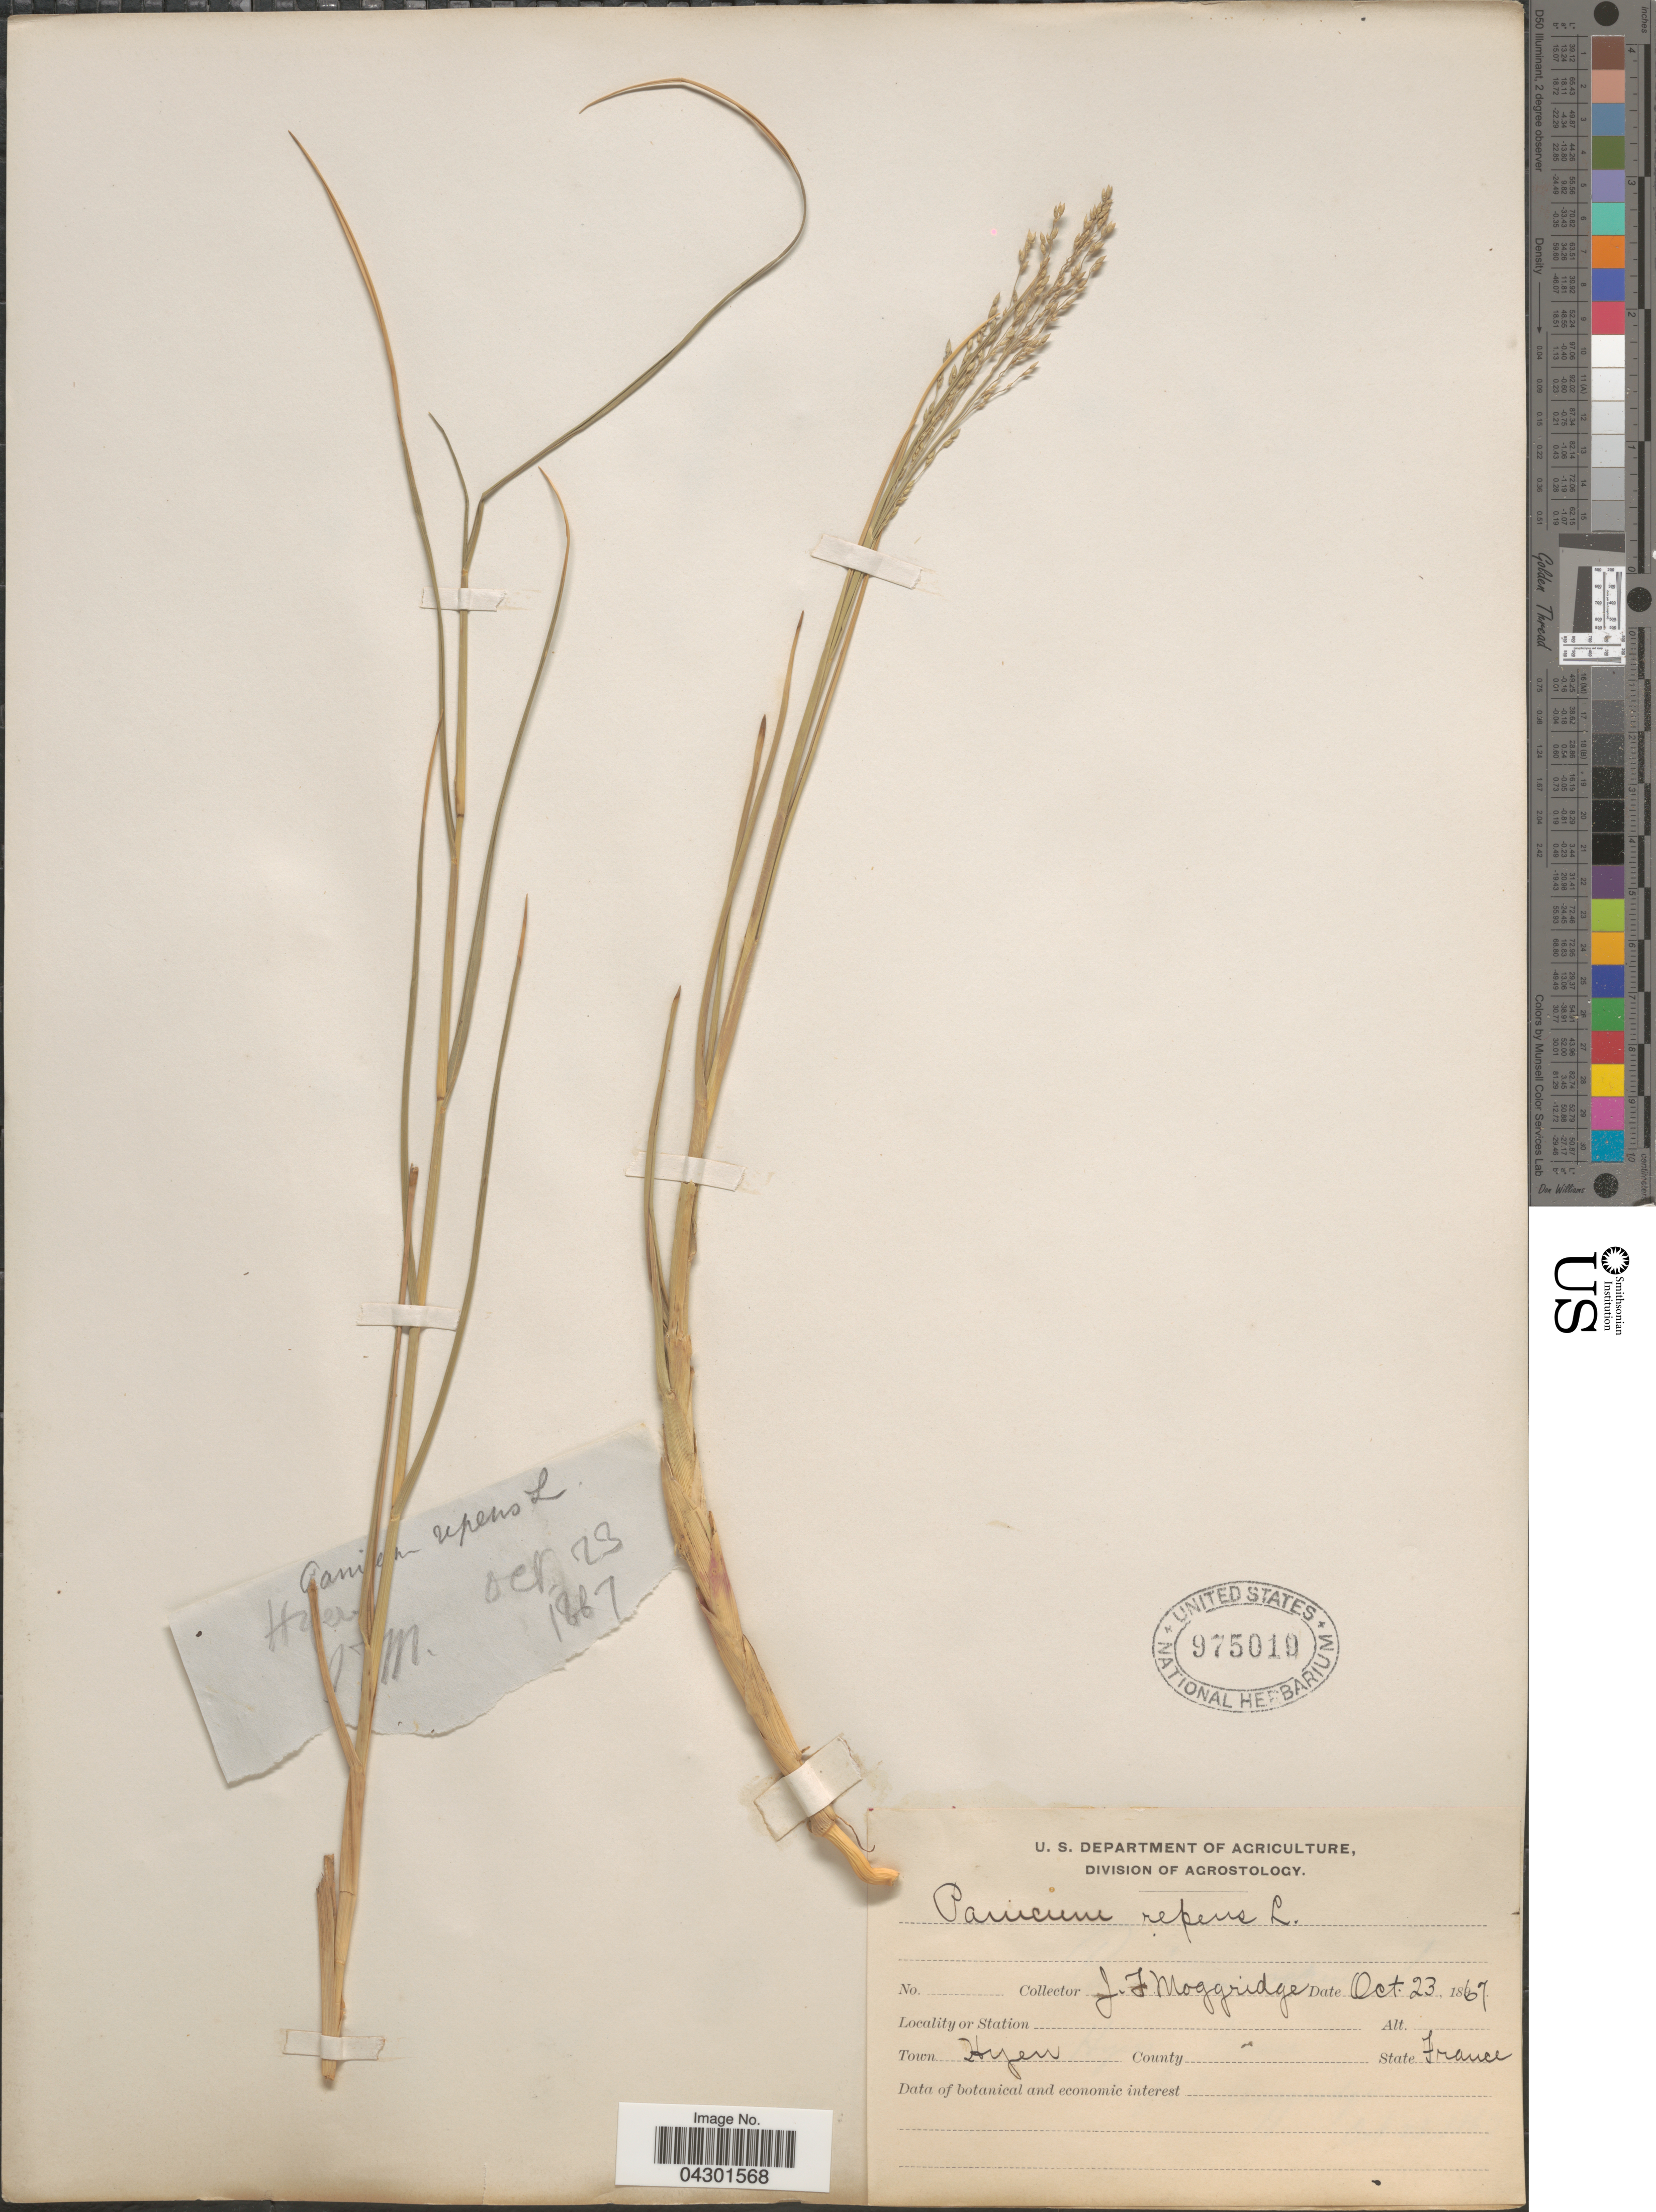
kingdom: Plantae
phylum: Tracheophyta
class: Liliopsida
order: Poales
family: Poaceae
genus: Panicum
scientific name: Panicum repens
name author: L.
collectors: J. T. Moggridge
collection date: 1867-10-23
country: France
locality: Town Hyen. State France.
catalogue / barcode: US 975010